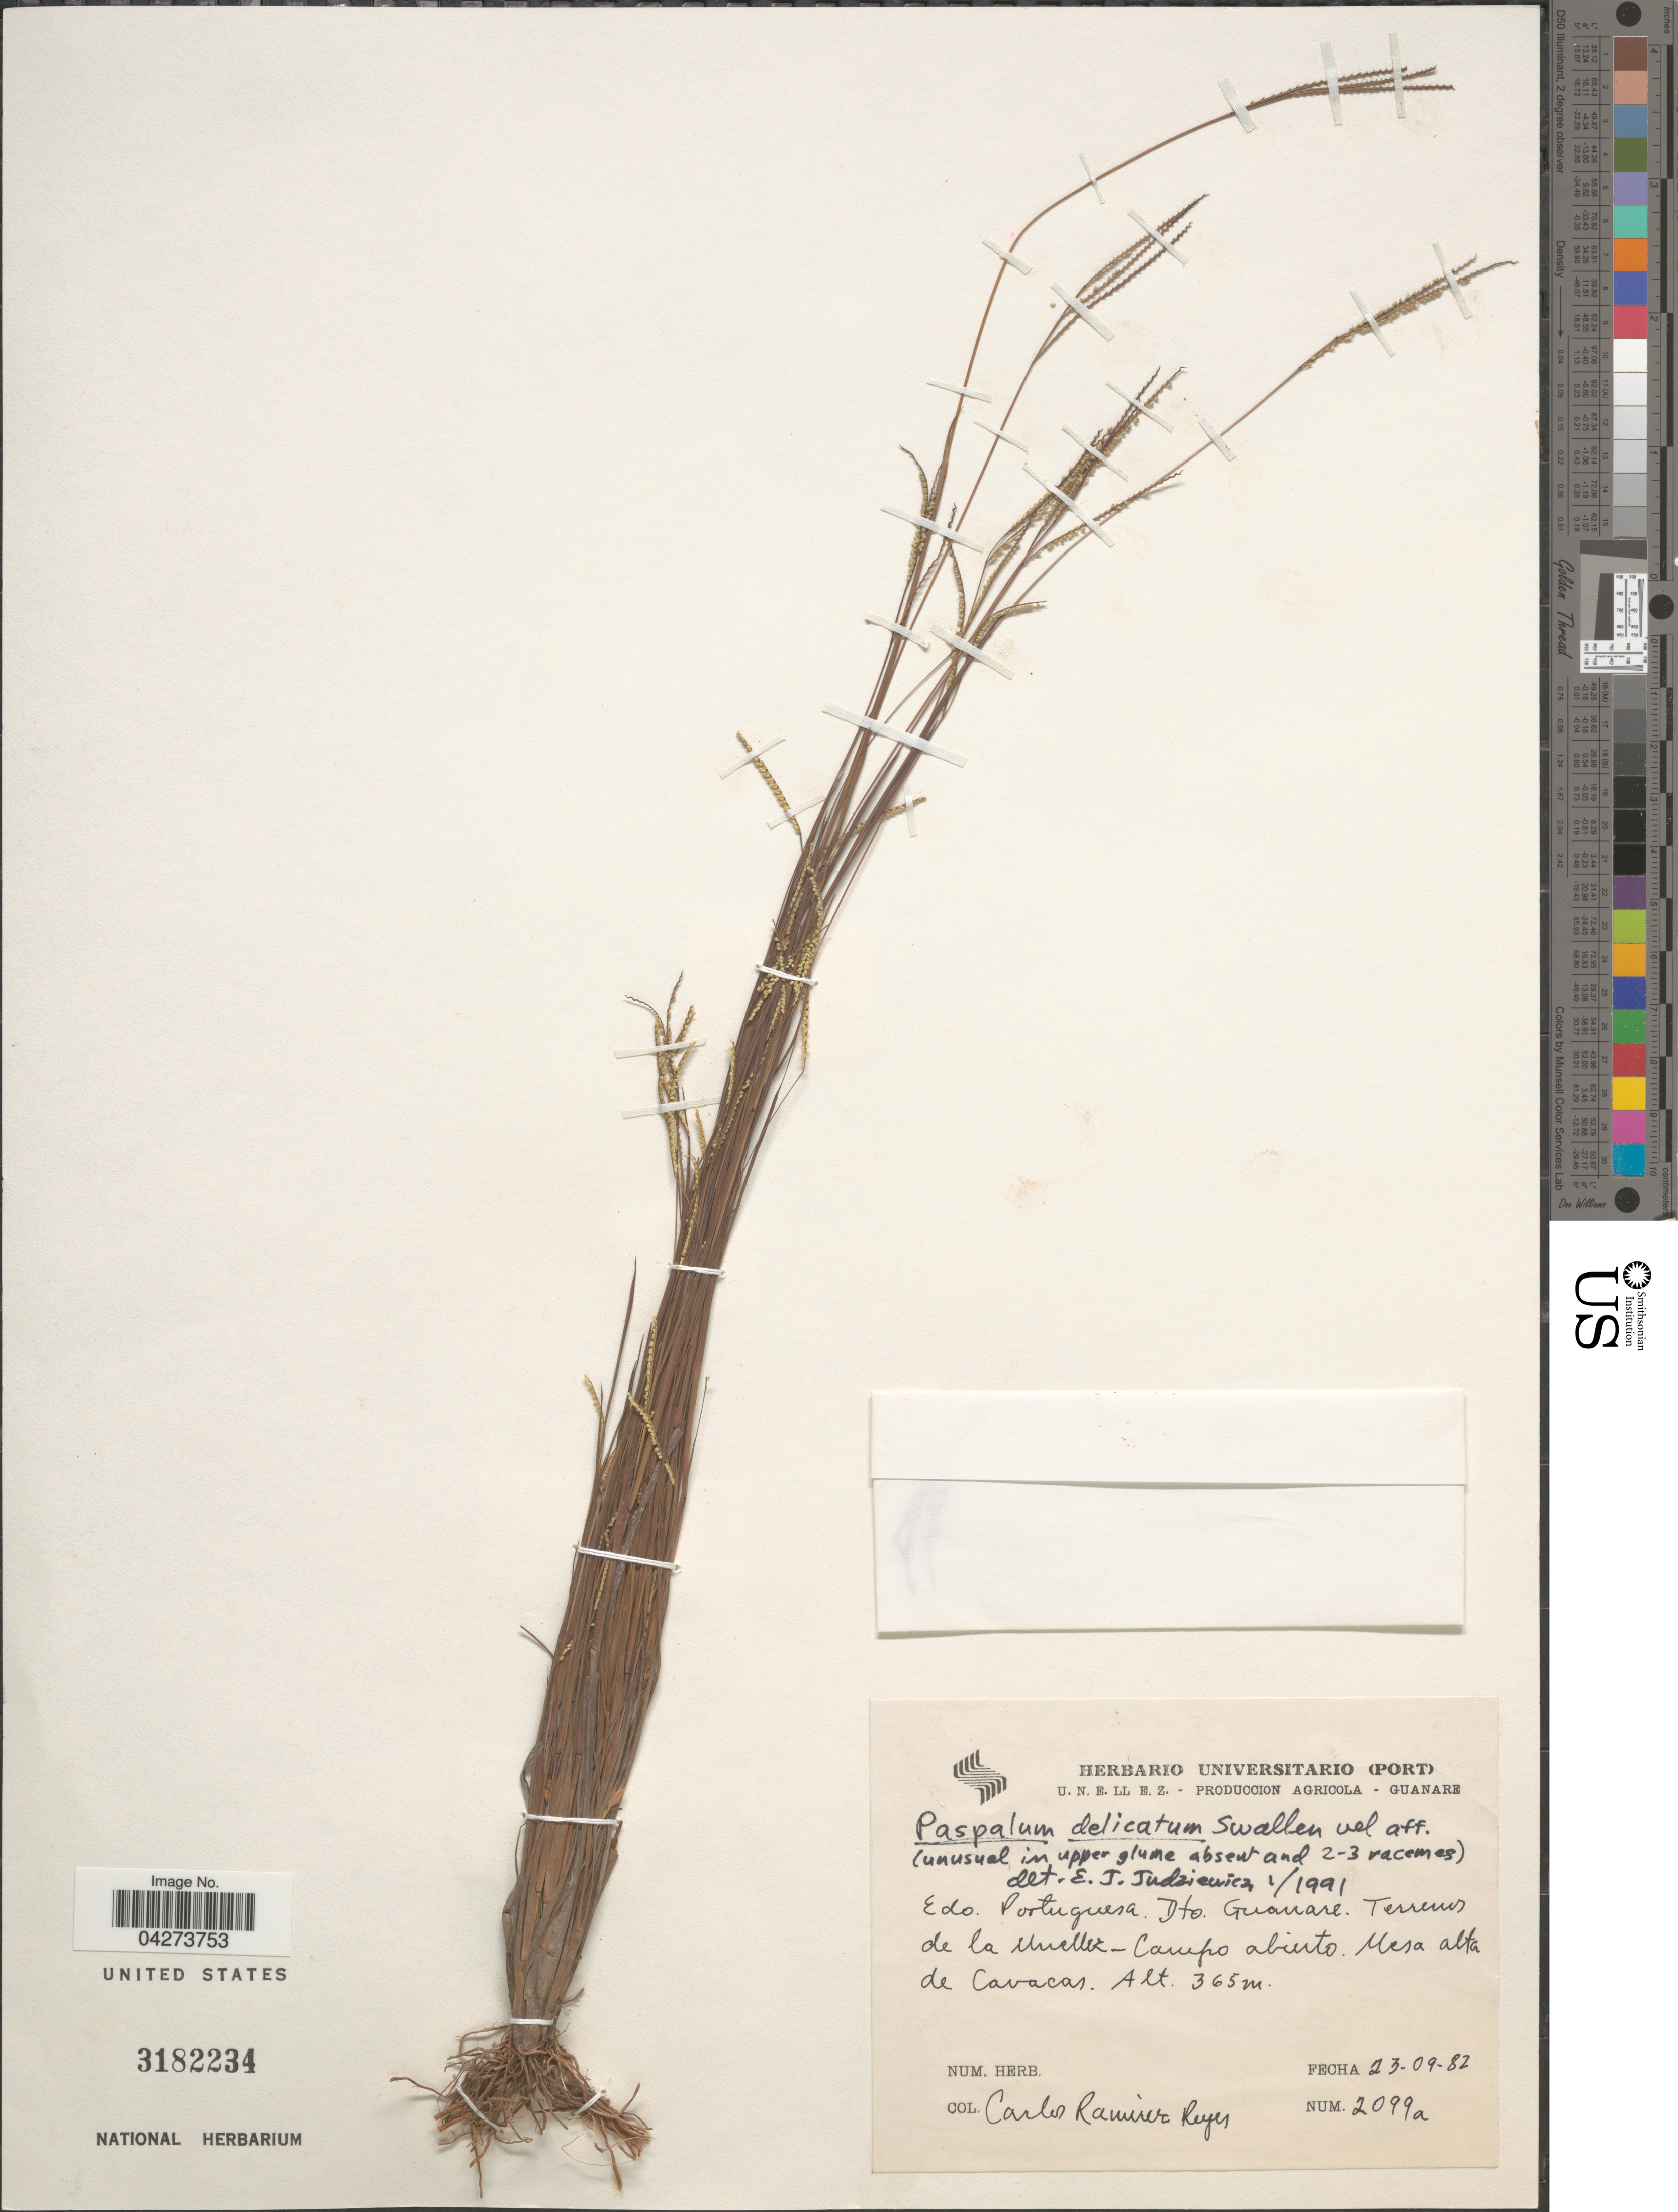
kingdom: Plantae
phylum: Tracheophyta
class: Liliopsida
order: Poales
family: Poaceae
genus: Paspalum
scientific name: Paspalum pictum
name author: Ekman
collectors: C. Ramirez R.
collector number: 2099a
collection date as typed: Transcribed d/m/y: 23/9/82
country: Venezuela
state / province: Portuguesa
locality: Edo. Portuguesa. Dto. Guanare. Terreno de la Mueller - Campo abinto. Mesa alta de Cavacas.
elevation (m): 365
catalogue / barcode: US 3182234